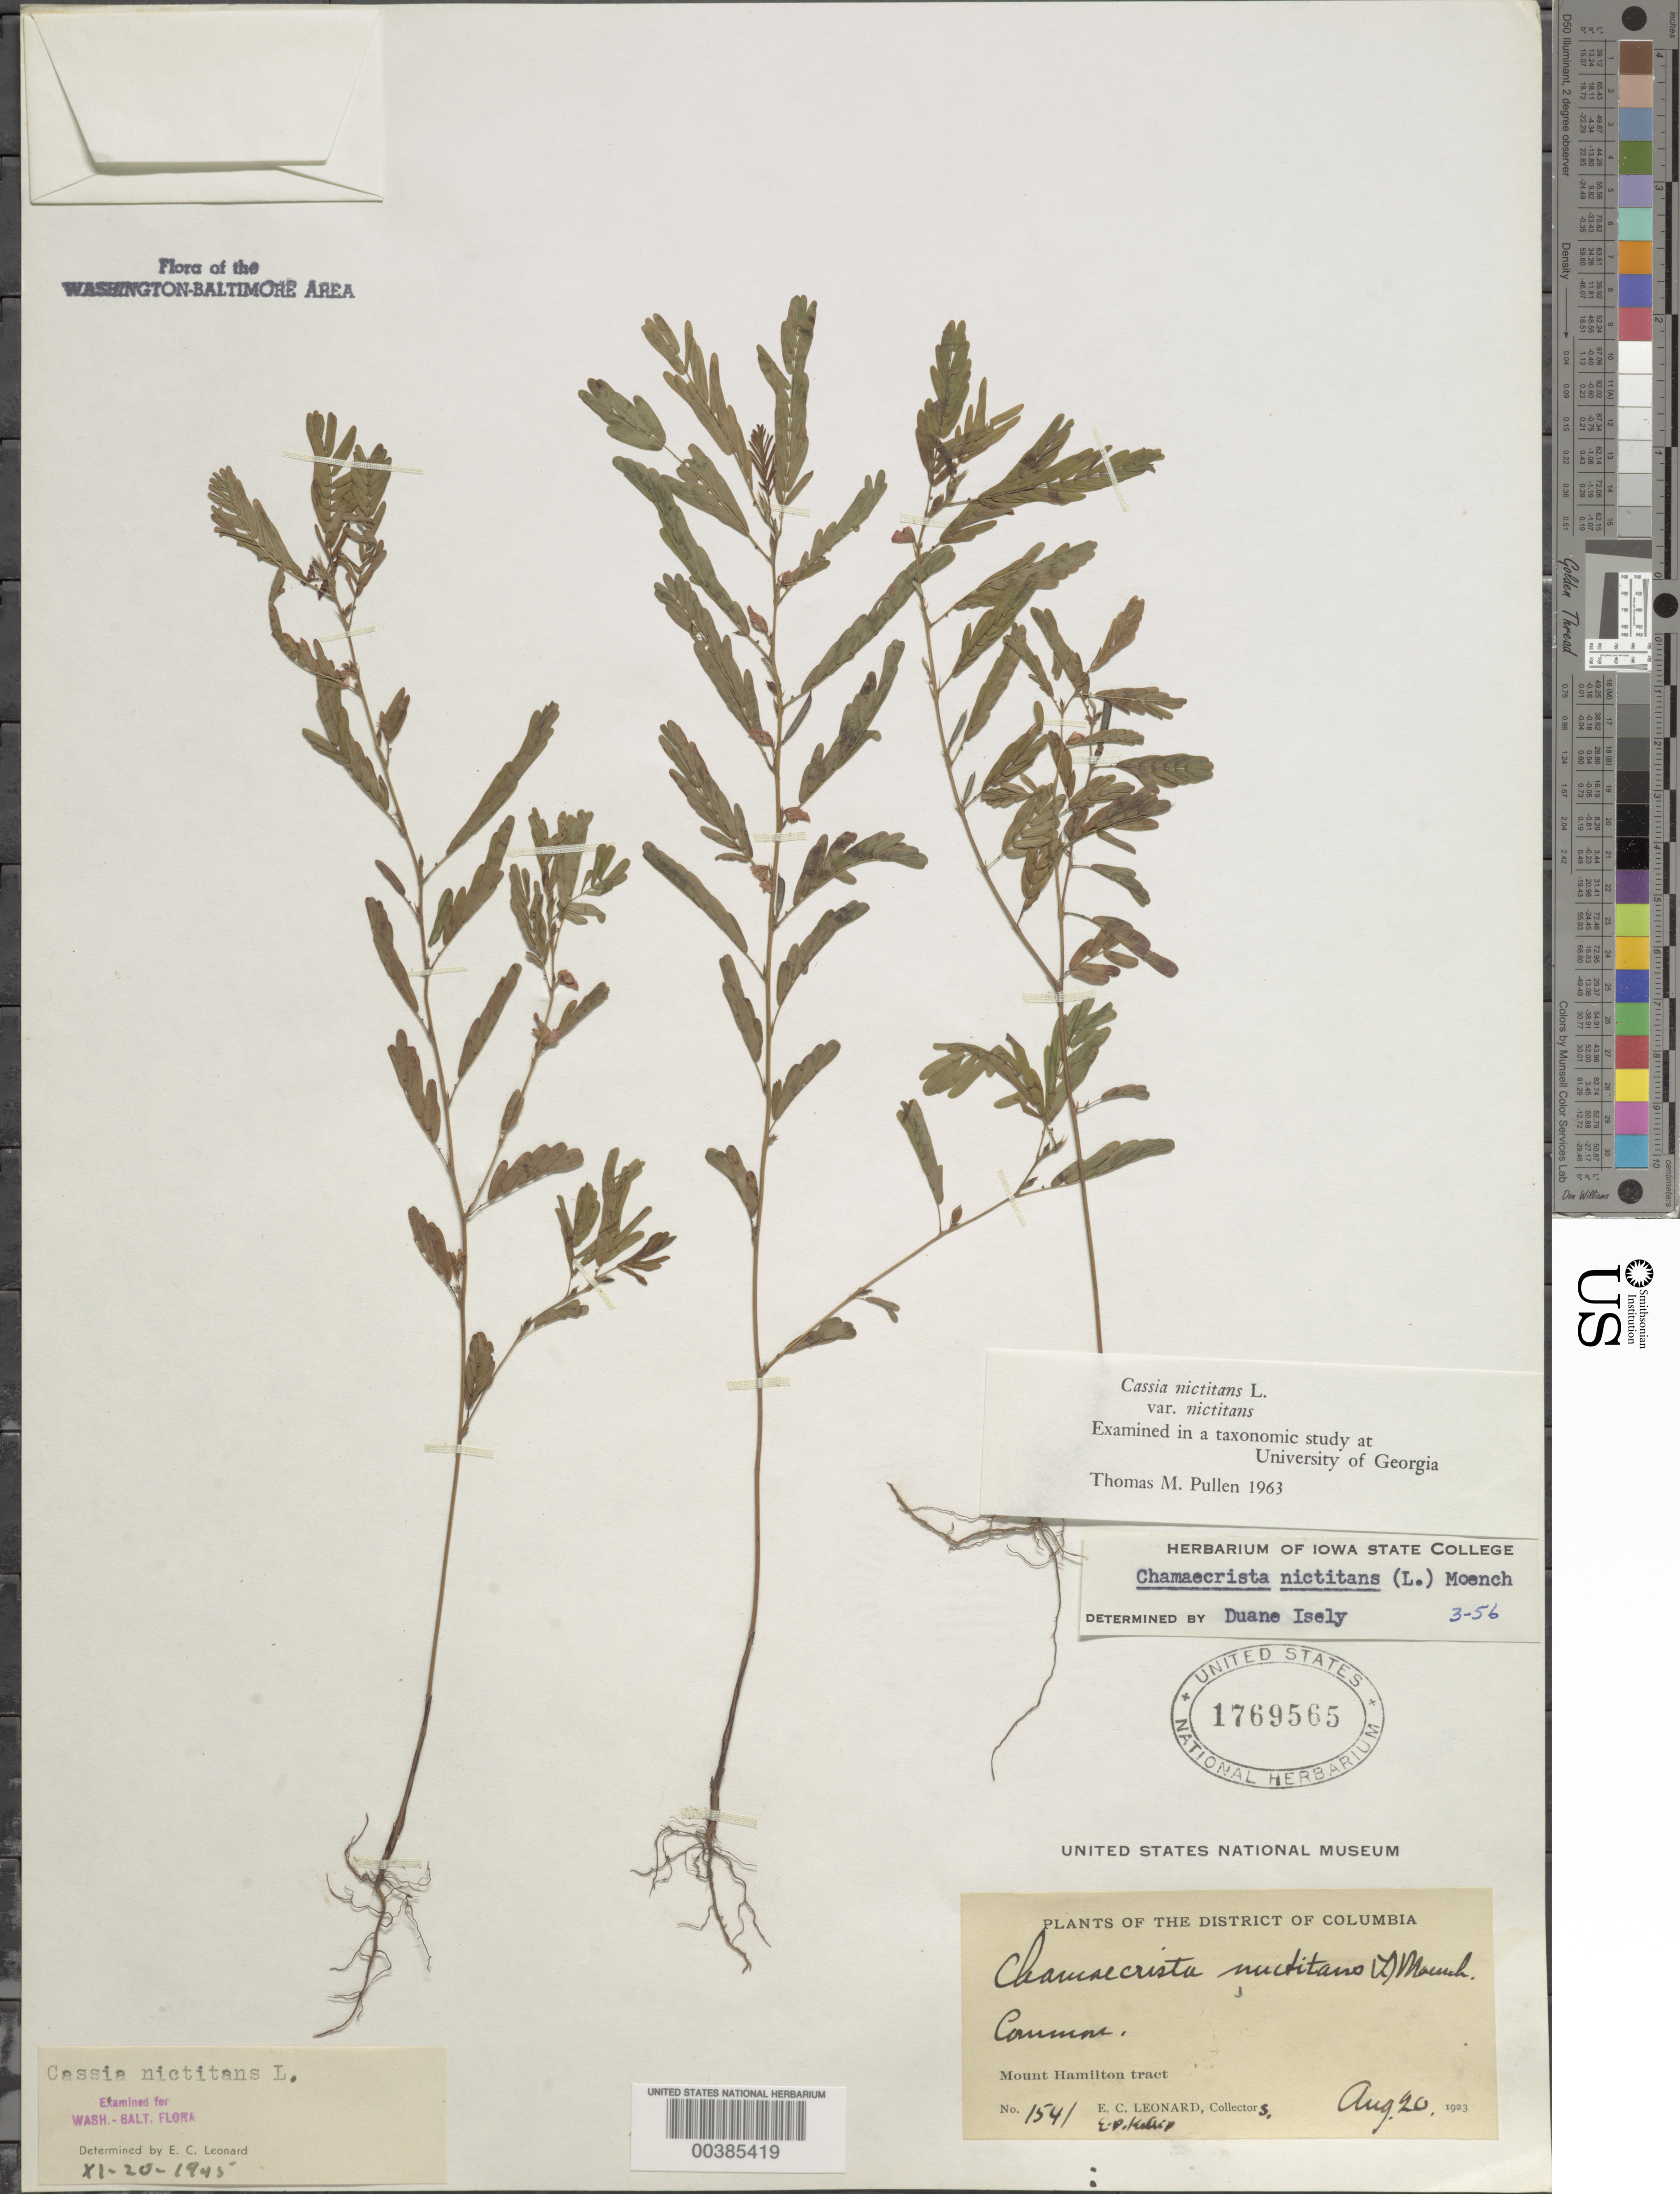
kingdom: Plantae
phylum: Tracheophyta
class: Magnoliopsida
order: Fabales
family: Fabaceae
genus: Chamaecrista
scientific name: Chamaecrista nictitans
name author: (L.) Moench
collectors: E. C. Leonard & E. P. Killip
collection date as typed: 20 Aug 1923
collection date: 1923-08-20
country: United States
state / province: District of Columbia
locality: Mount Hamilton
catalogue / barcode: US 1769565